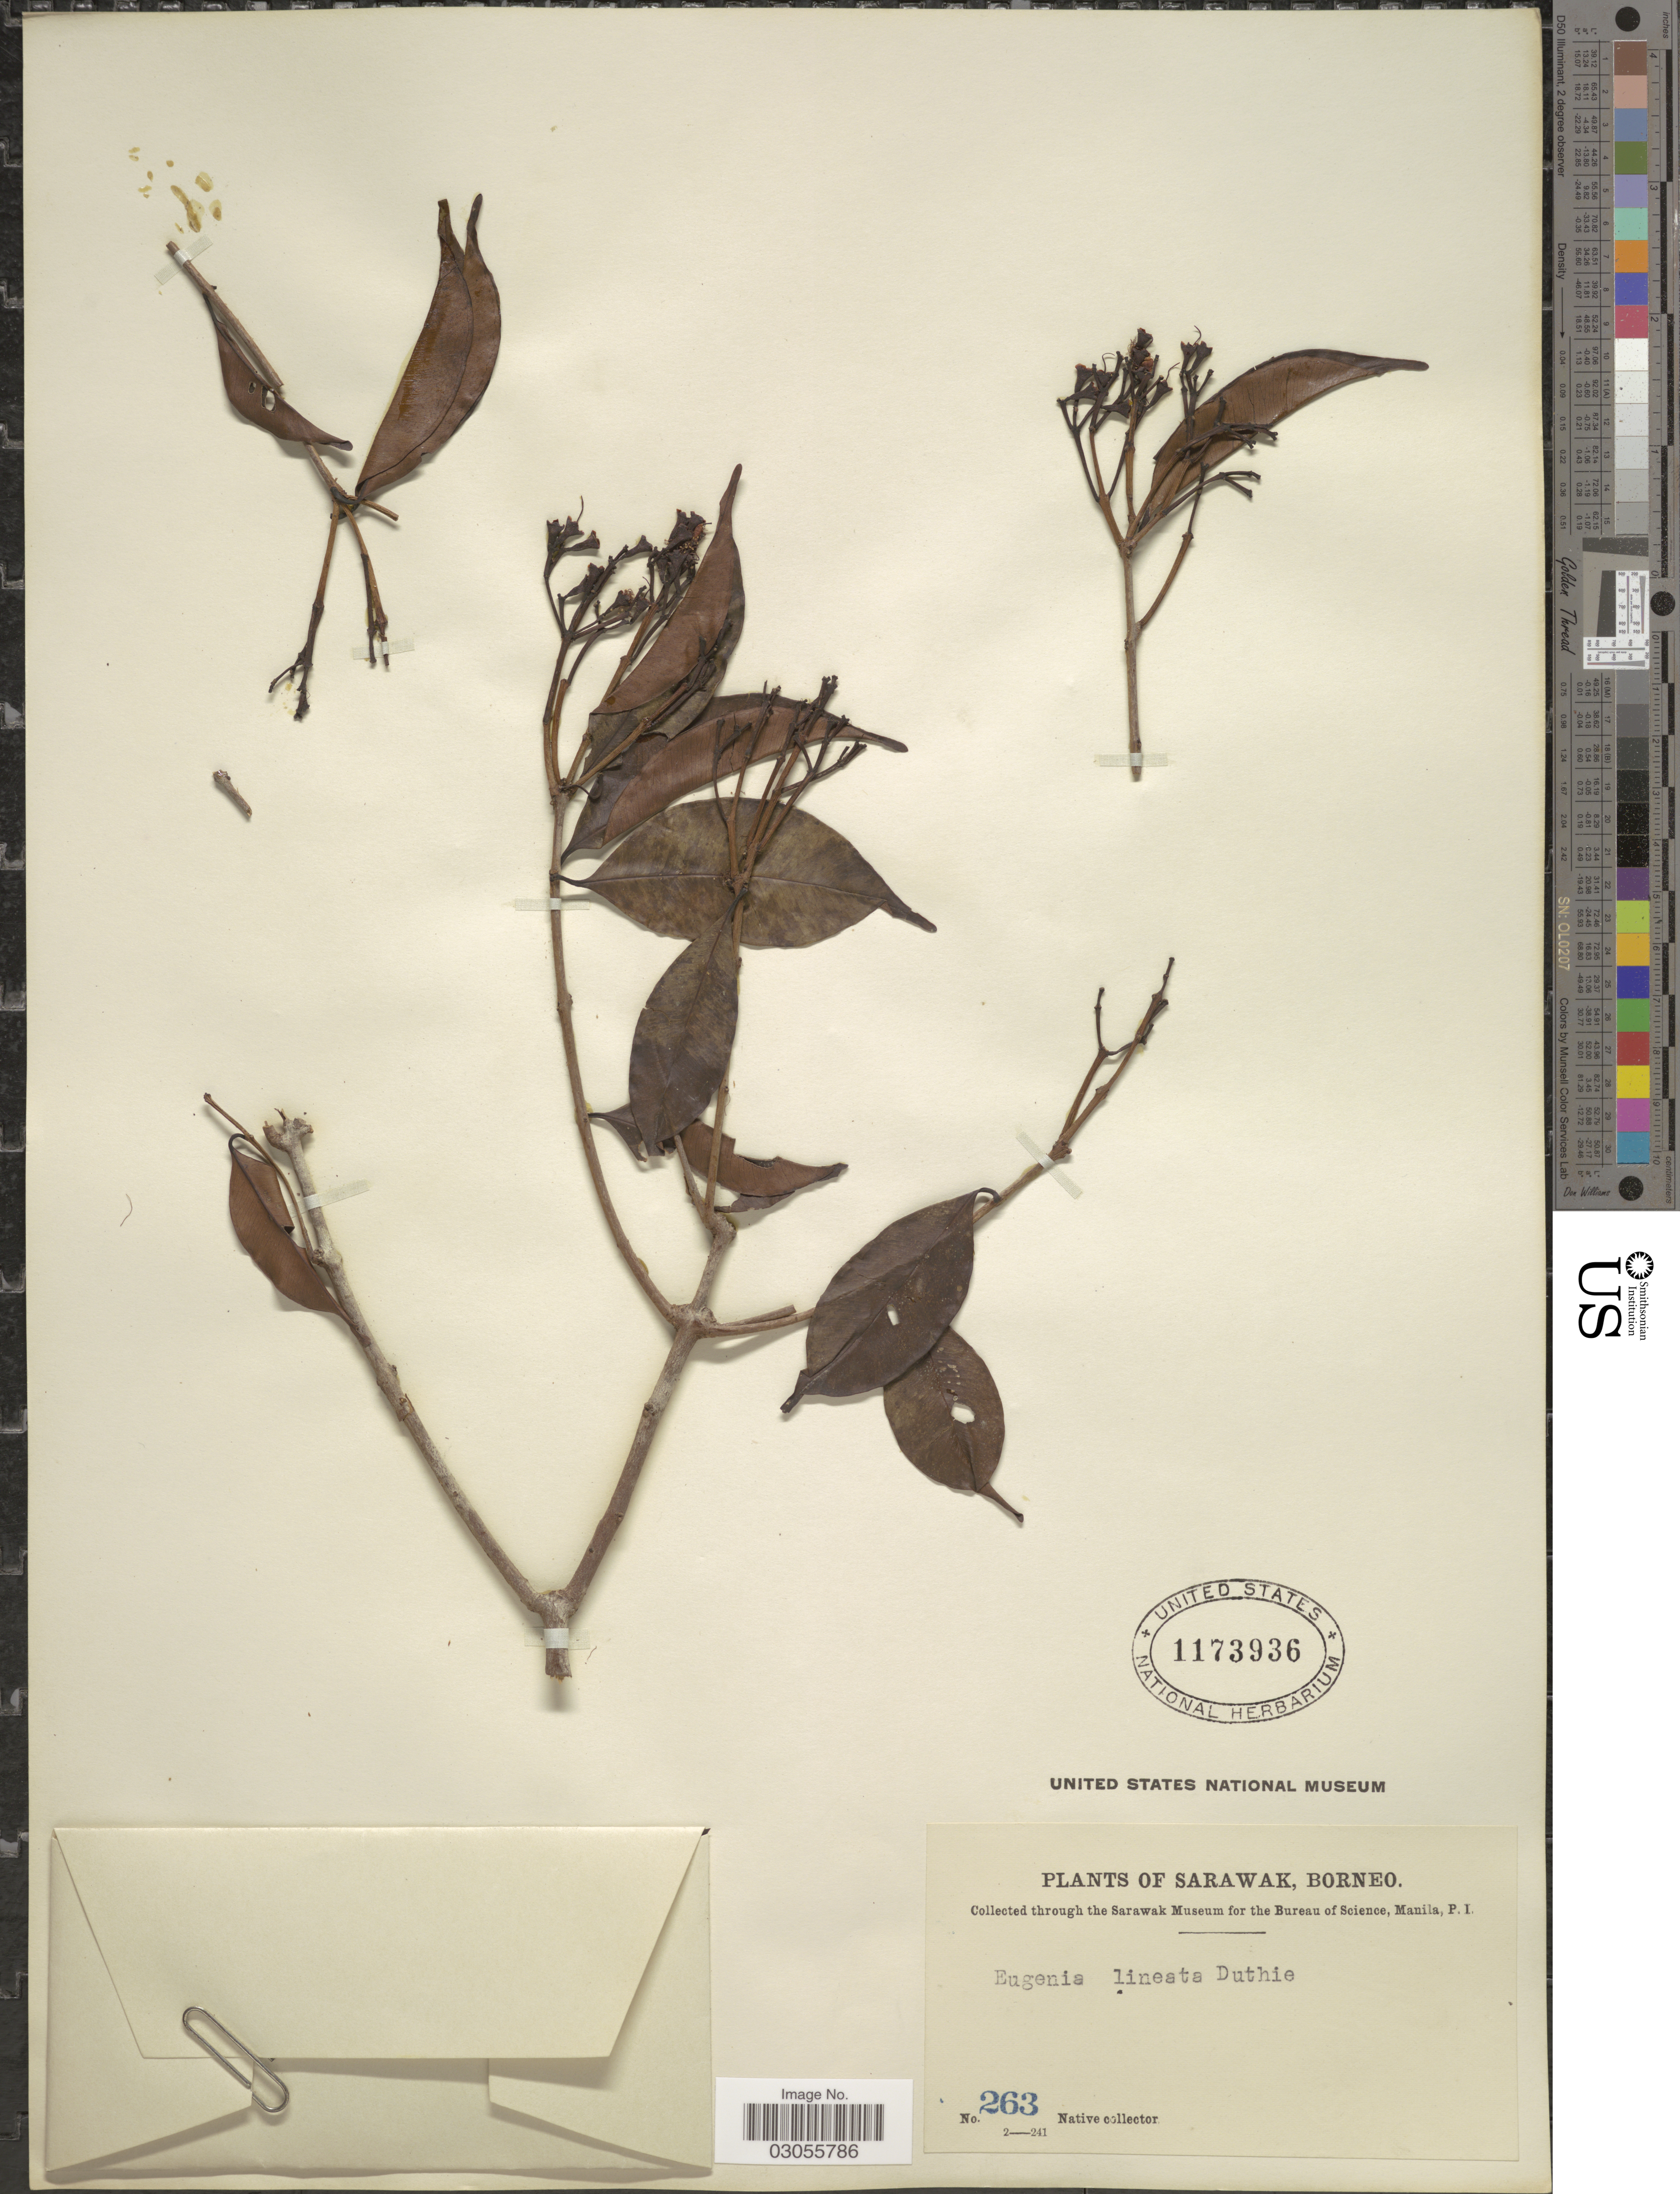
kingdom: Plantae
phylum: Tracheophyta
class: Magnoliopsida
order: Myrtales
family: Myrtaceae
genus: Syzygium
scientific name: Syzygium cerasiforme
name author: (Blume) Merr. & L.M. Perry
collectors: Native collector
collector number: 263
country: Malaysia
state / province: Sarawak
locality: Borneo.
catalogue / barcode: US 1173936